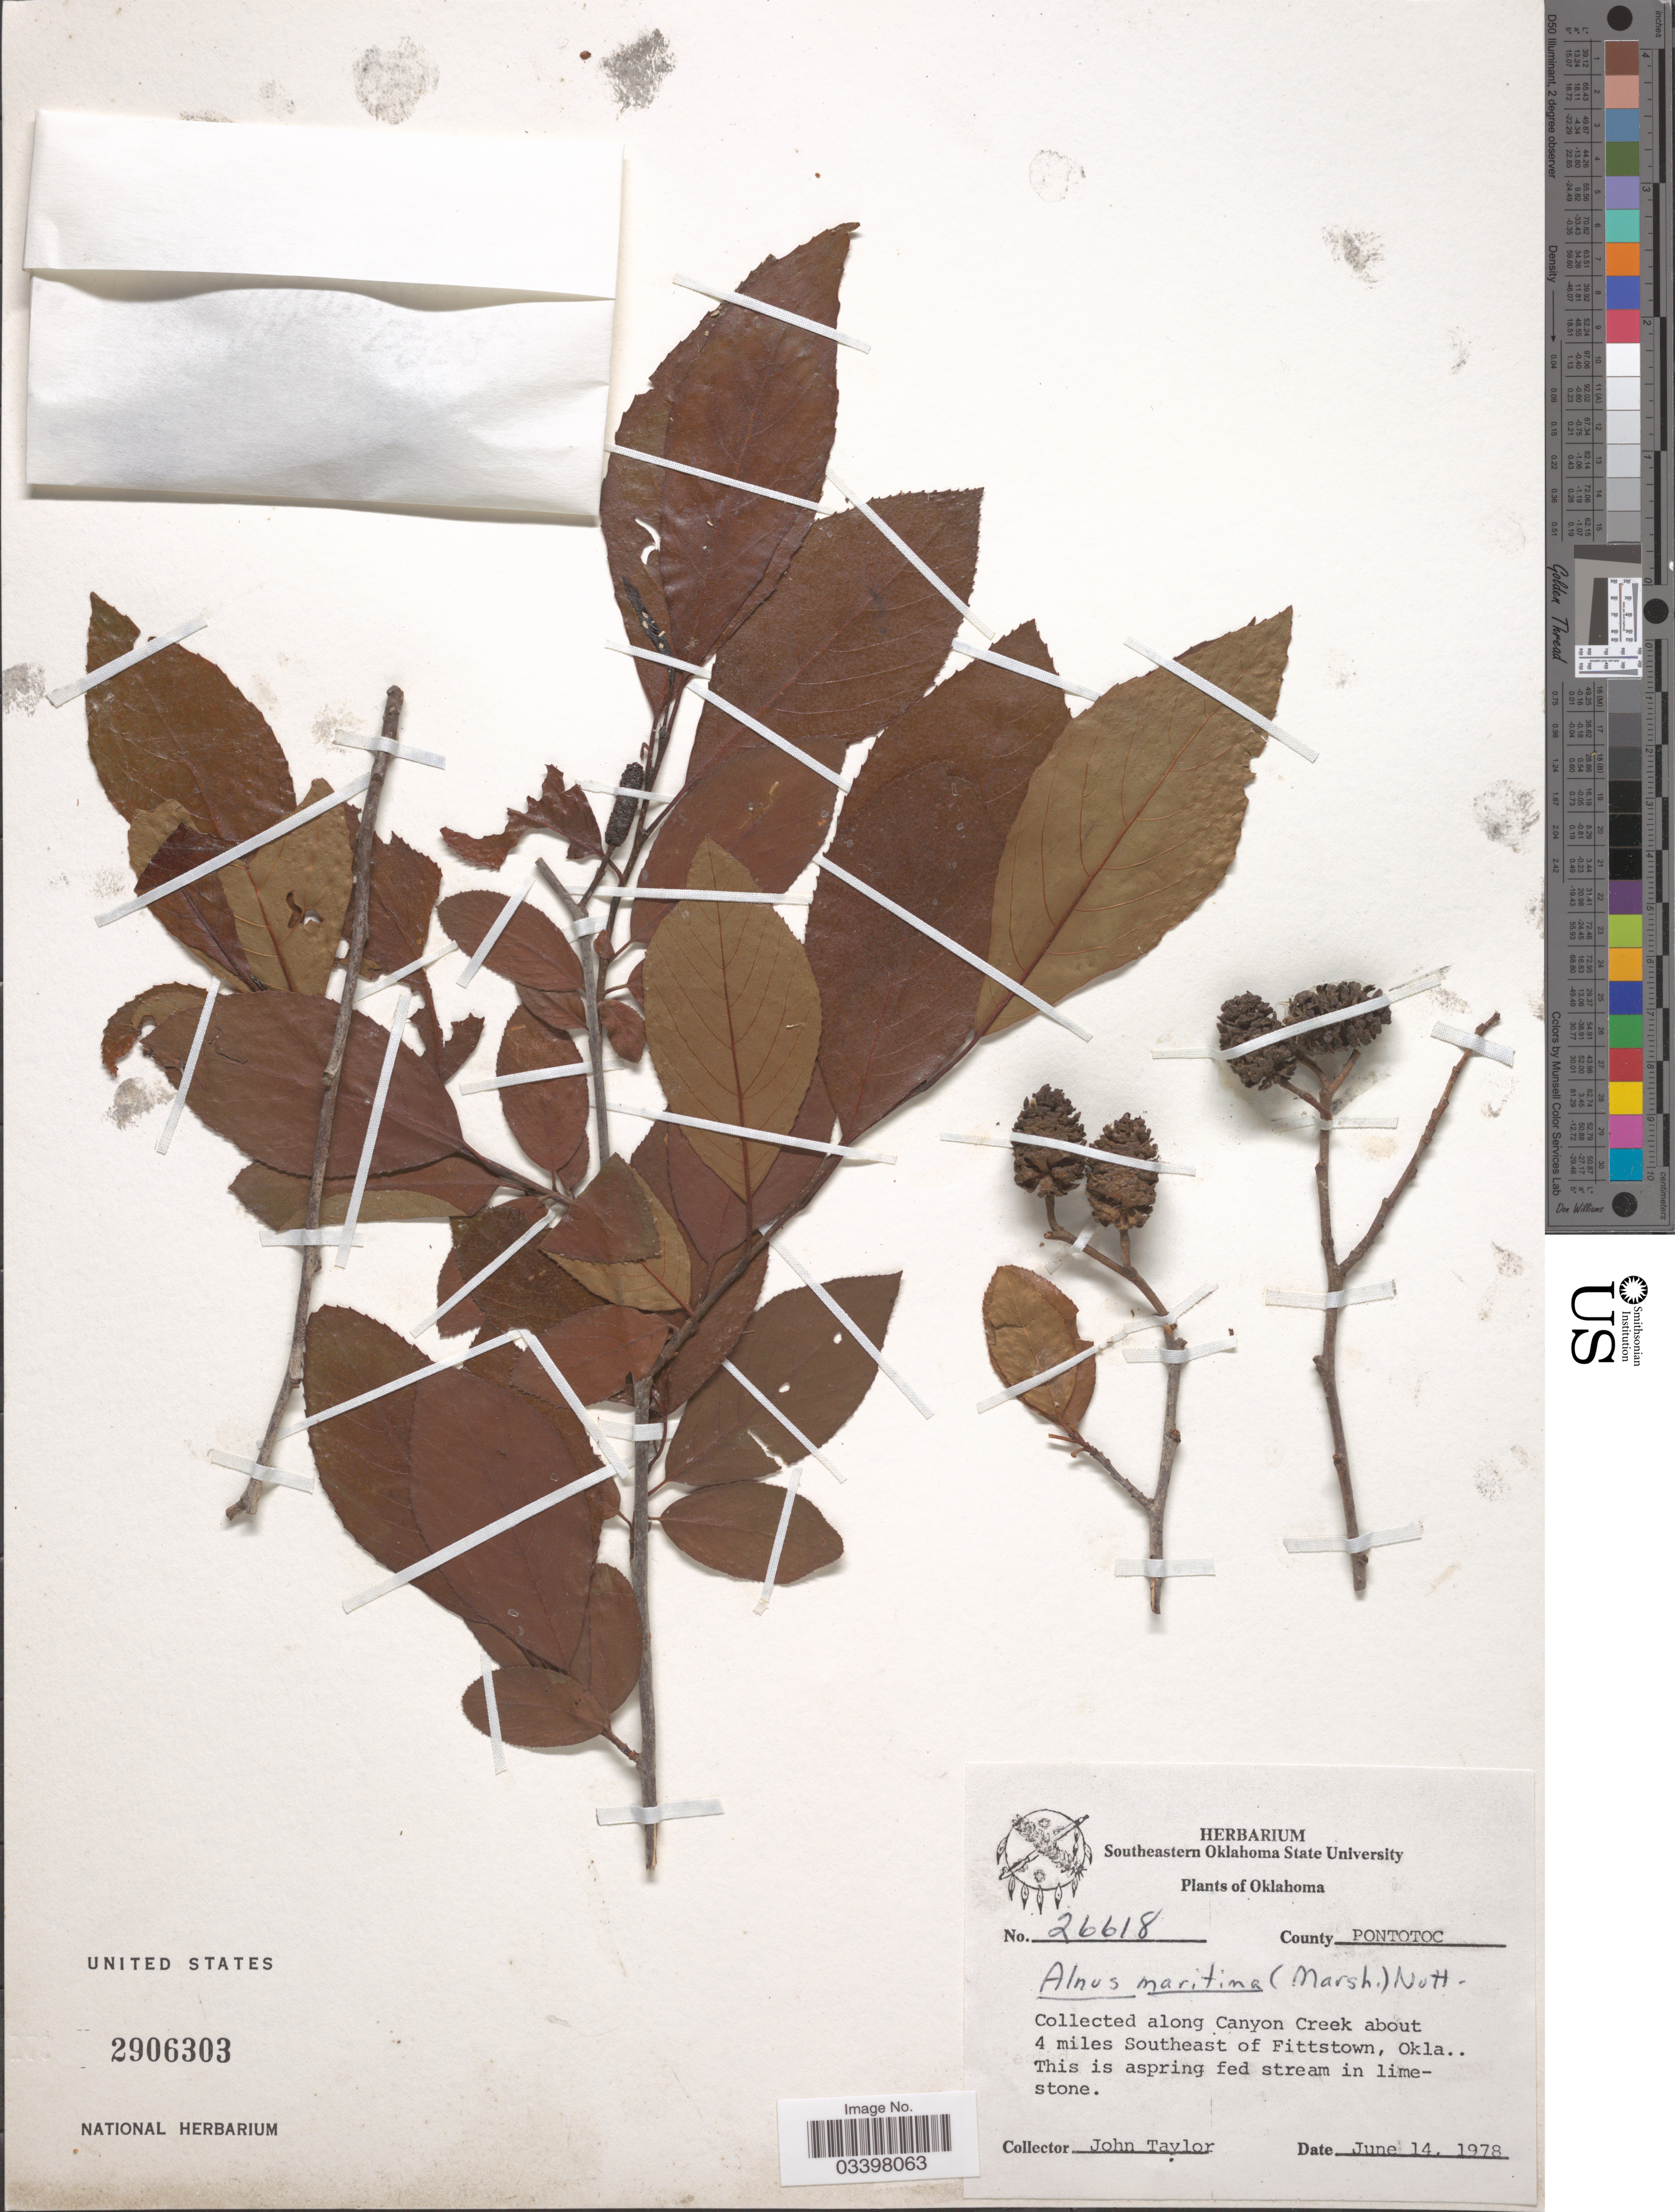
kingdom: Plantae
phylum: Tracheophyta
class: Magnoliopsida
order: Fagales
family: Betulaceae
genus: Alnus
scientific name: Alnus maritima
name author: (Marshall) Muhl. ex Nutt.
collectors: J. Taylor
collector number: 26618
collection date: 1978-06-14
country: United States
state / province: Oklahoma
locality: County Pontotoc. Along Canyon Creek about 4 miles Southeast of Fittstown.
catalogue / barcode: US 2906303